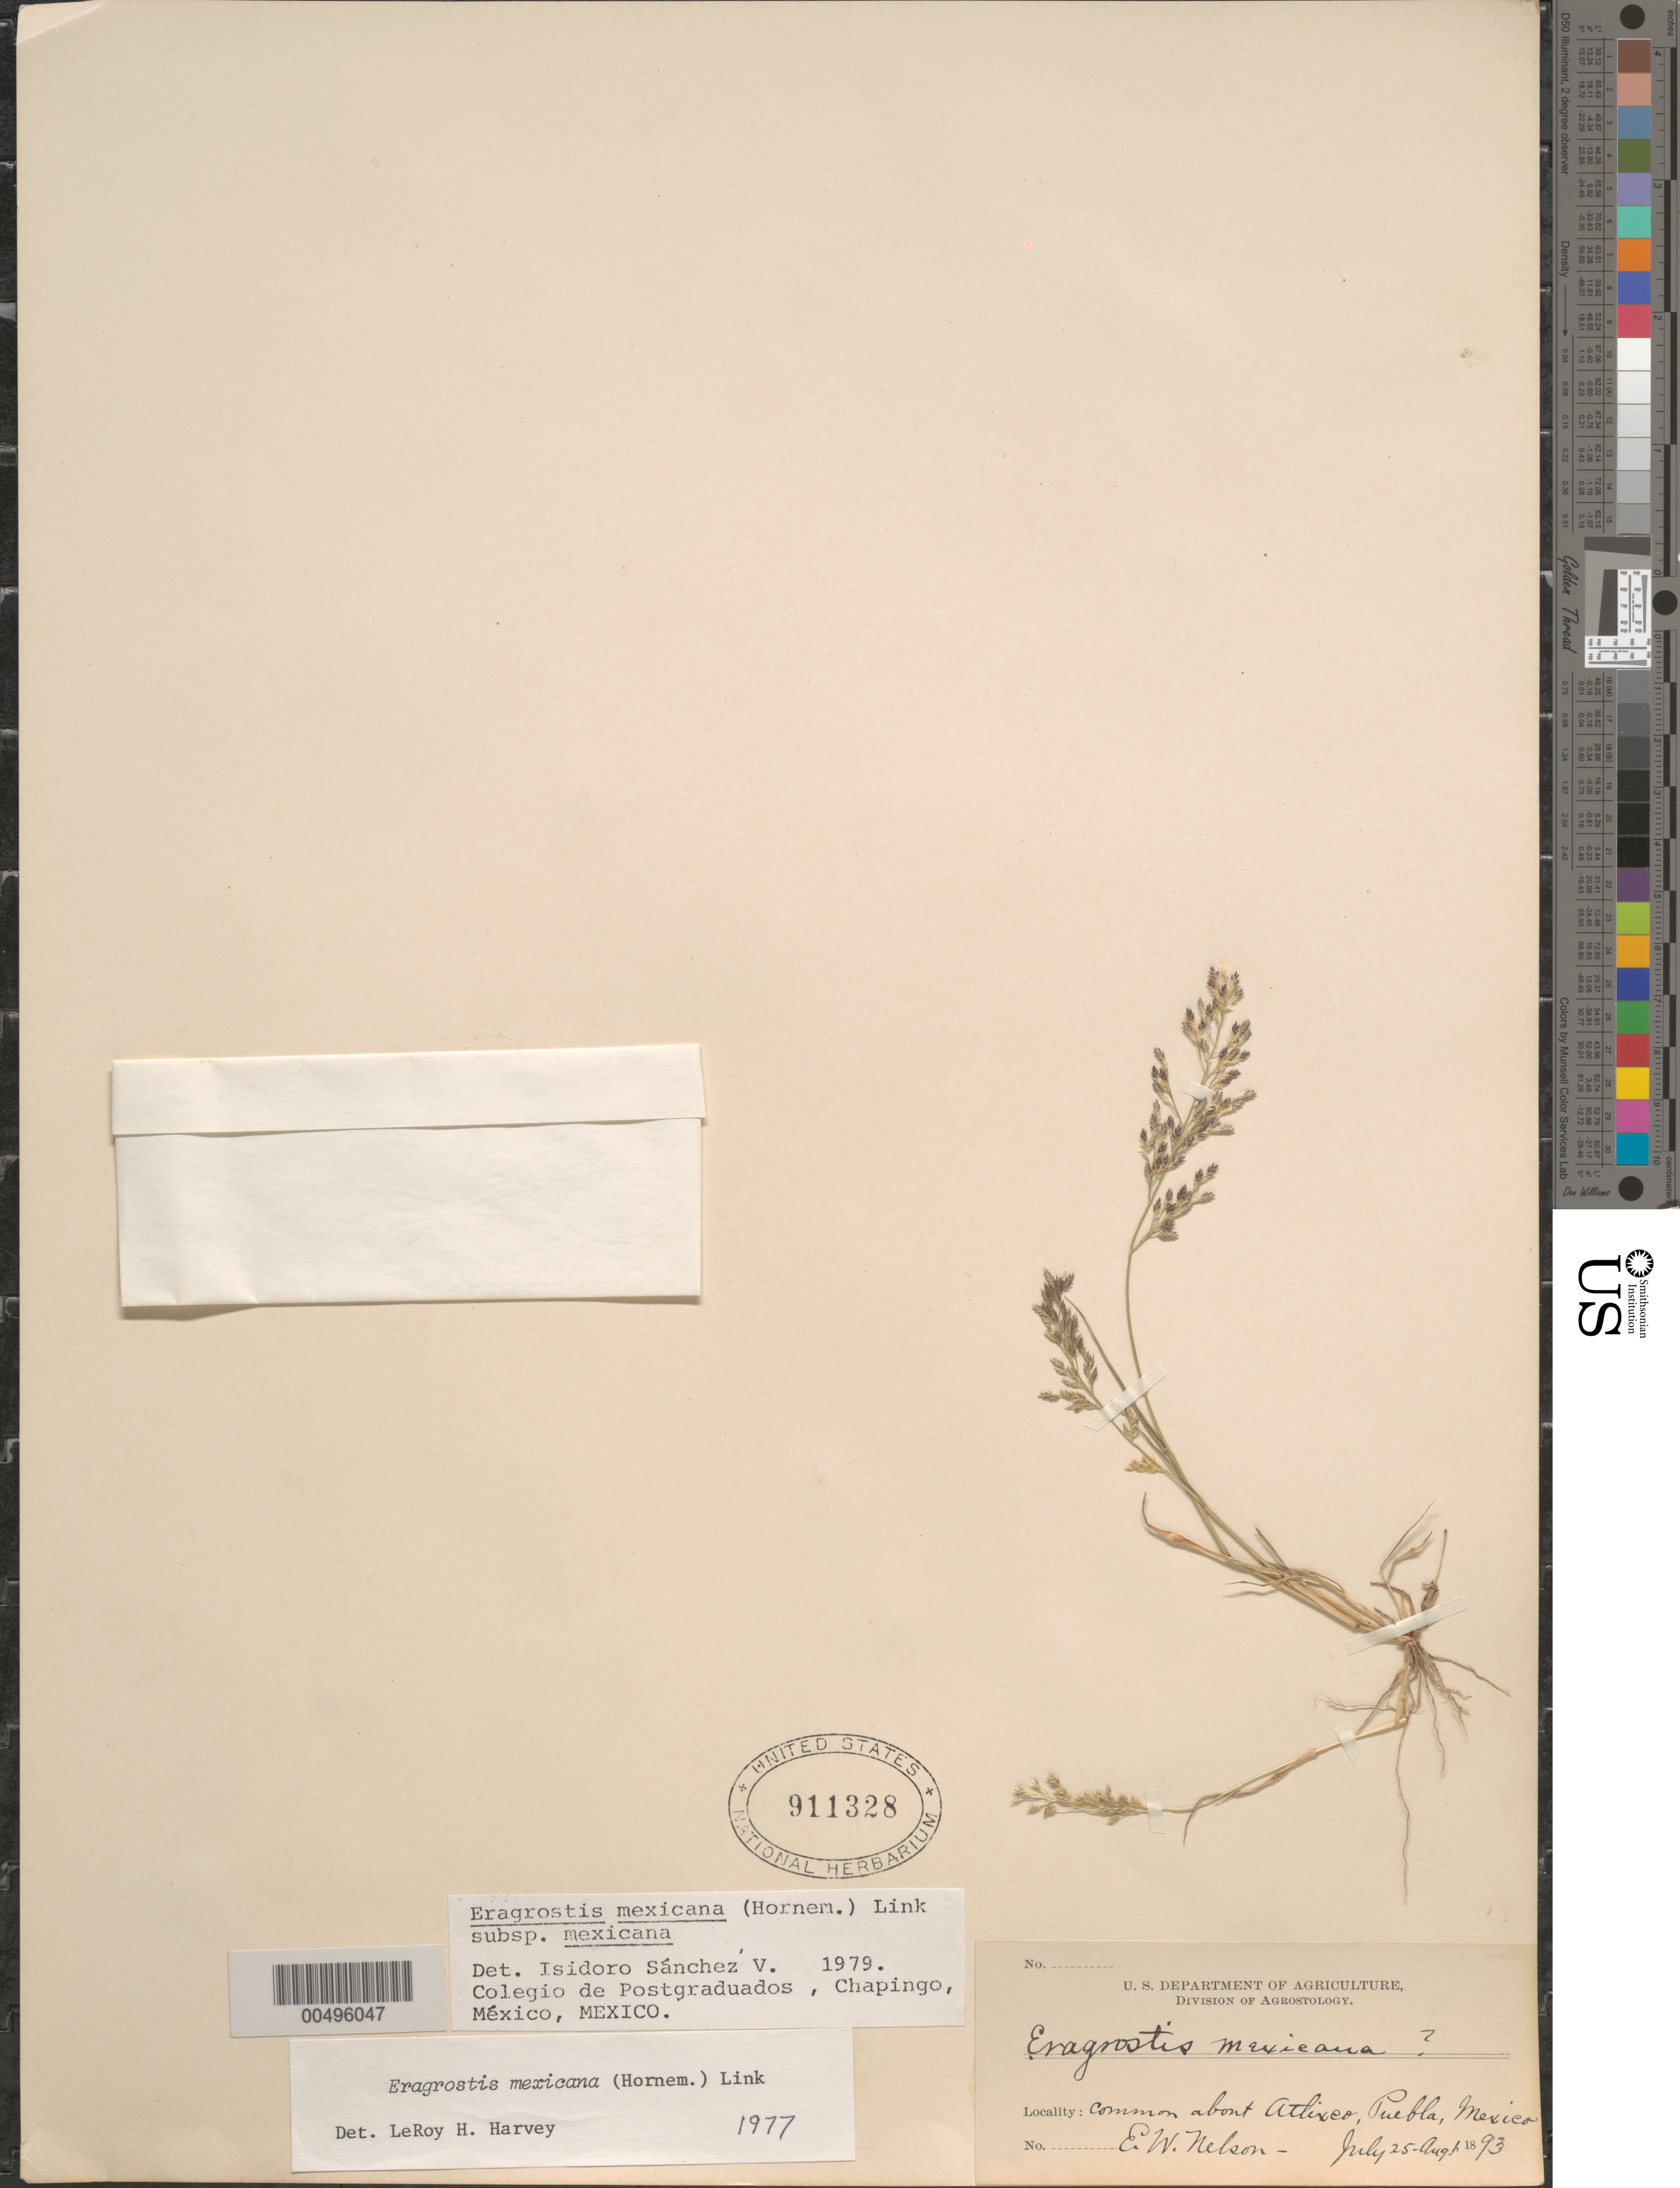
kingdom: Plantae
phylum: Tracheophyta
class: Liliopsida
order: Poales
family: Poaceae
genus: Eragrostis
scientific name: Eragrostis mexicana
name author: (Hornem.) Link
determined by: Sánchez Vega, I. M.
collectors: E. W. Nelson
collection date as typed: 25 Jul 1893 to 1 Aug 1893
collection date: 1893-07-25/1893-08-01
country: Mexico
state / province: Puebla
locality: Atlixco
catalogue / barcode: US 911328